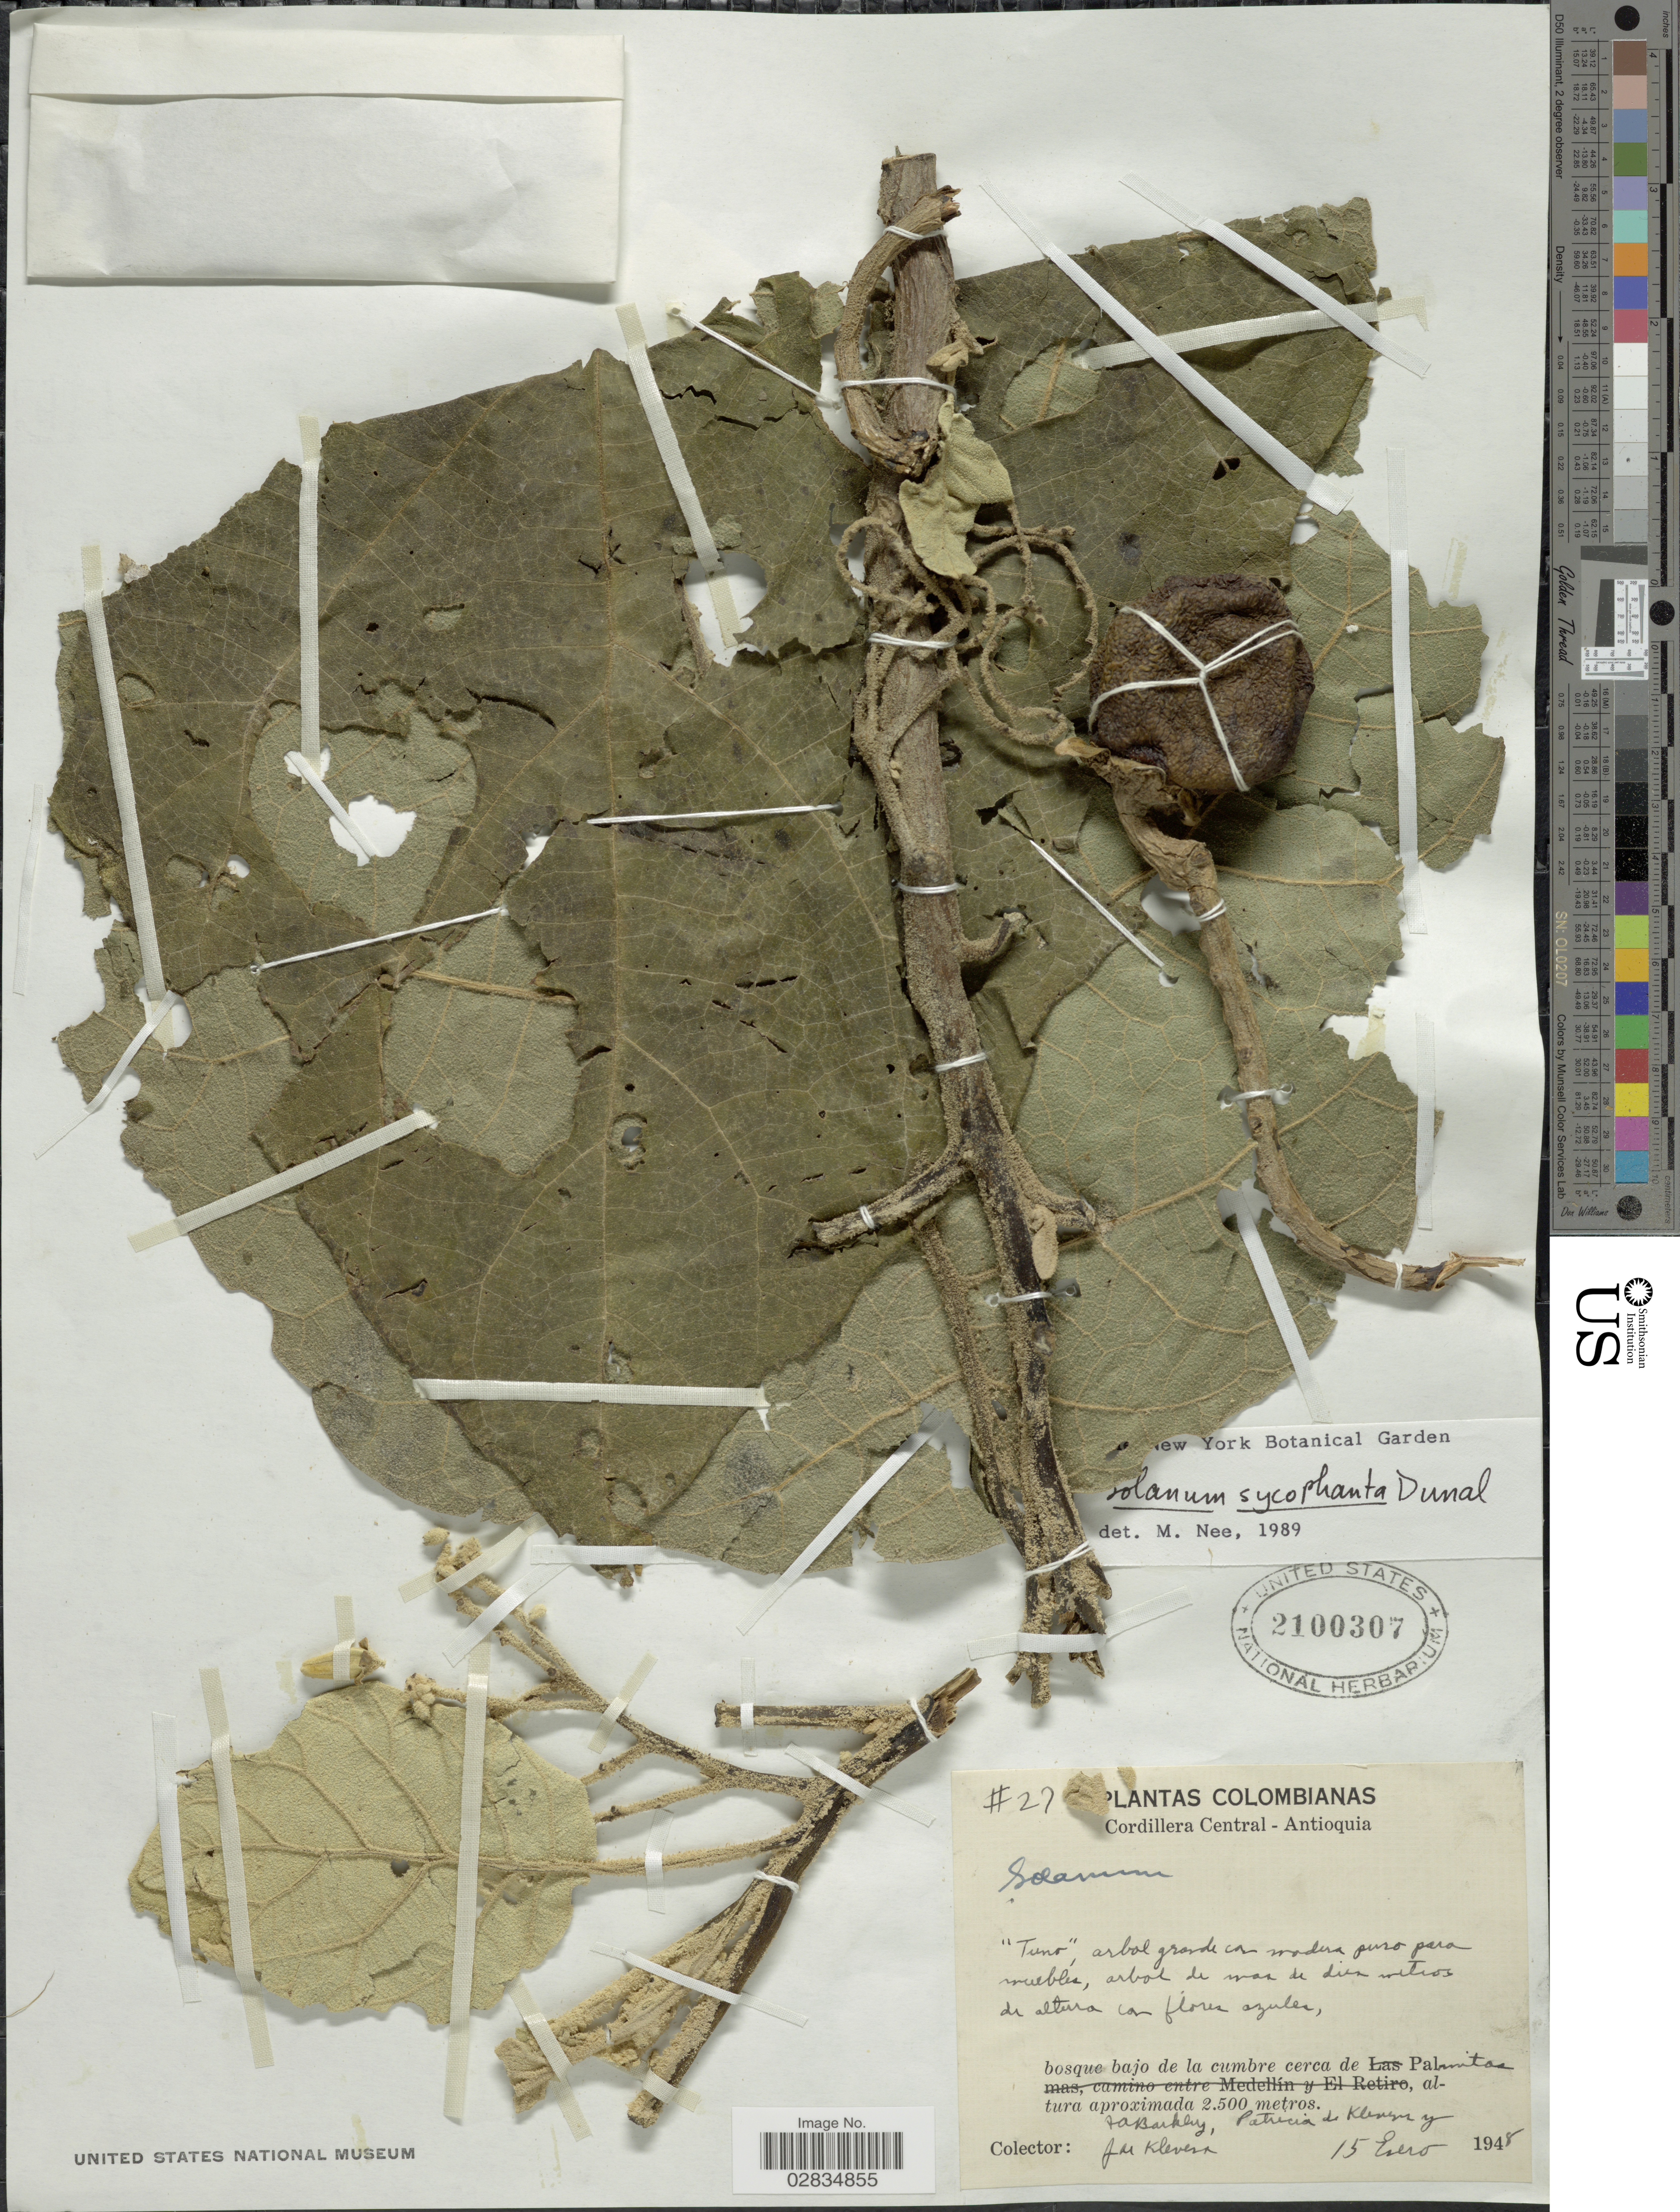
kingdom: Plantae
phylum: Tracheophyta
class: Magnoliopsida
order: Solanales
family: Solanaceae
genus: Solanum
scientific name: Solanum sycophanta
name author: Dunal in DC.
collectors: F. A. Barkley, P. Klevens & J. Klevens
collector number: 27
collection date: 1948-01-15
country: Colombia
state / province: Antioquia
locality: Cordillera Central, bosque bajo de la cumbre cerca de Palmitas.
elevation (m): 2500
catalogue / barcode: US 2100307